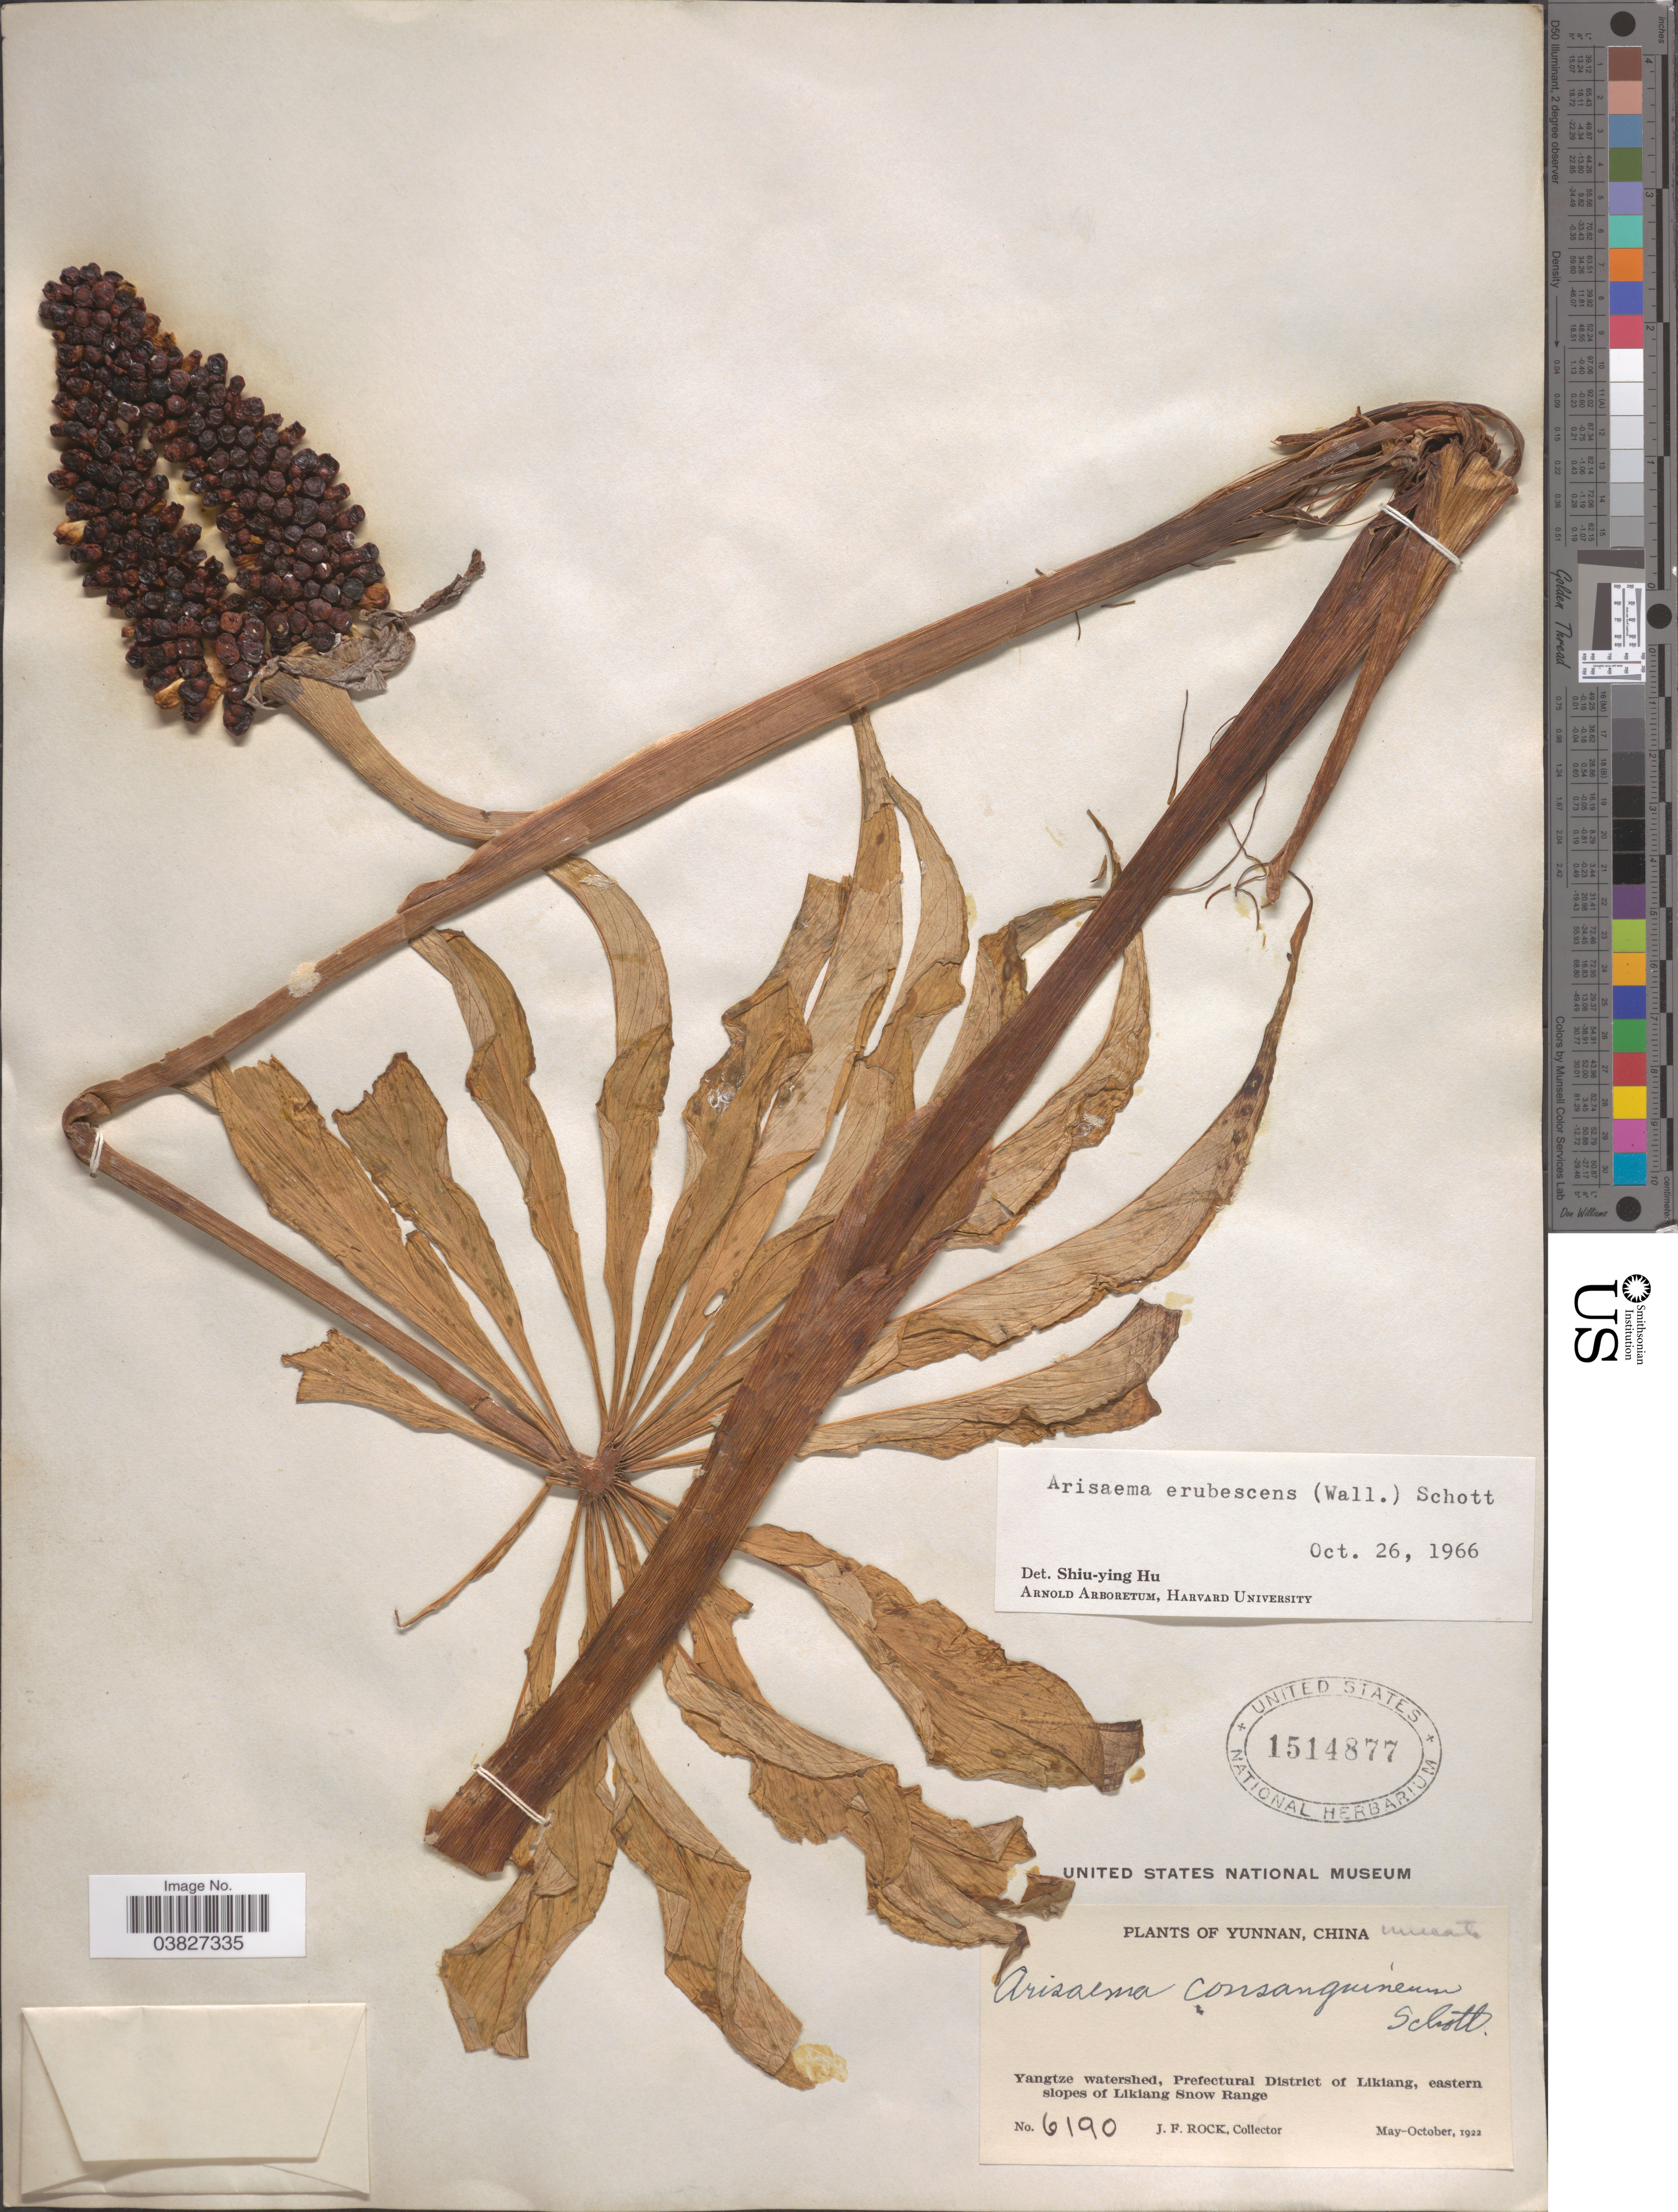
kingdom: Plantae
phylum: Tracheophyta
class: Liliopsida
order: Alismatales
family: Araceae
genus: Arisaema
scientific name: Arisaema erubescens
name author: (Wall.) Schott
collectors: J. Rock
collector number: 6190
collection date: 1922-05/1922-10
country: China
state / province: Yunnan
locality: Yangtze watershed, Prefectural District of Likiang, eastern slopes of Likiang Snow Range.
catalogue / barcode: US 1514877